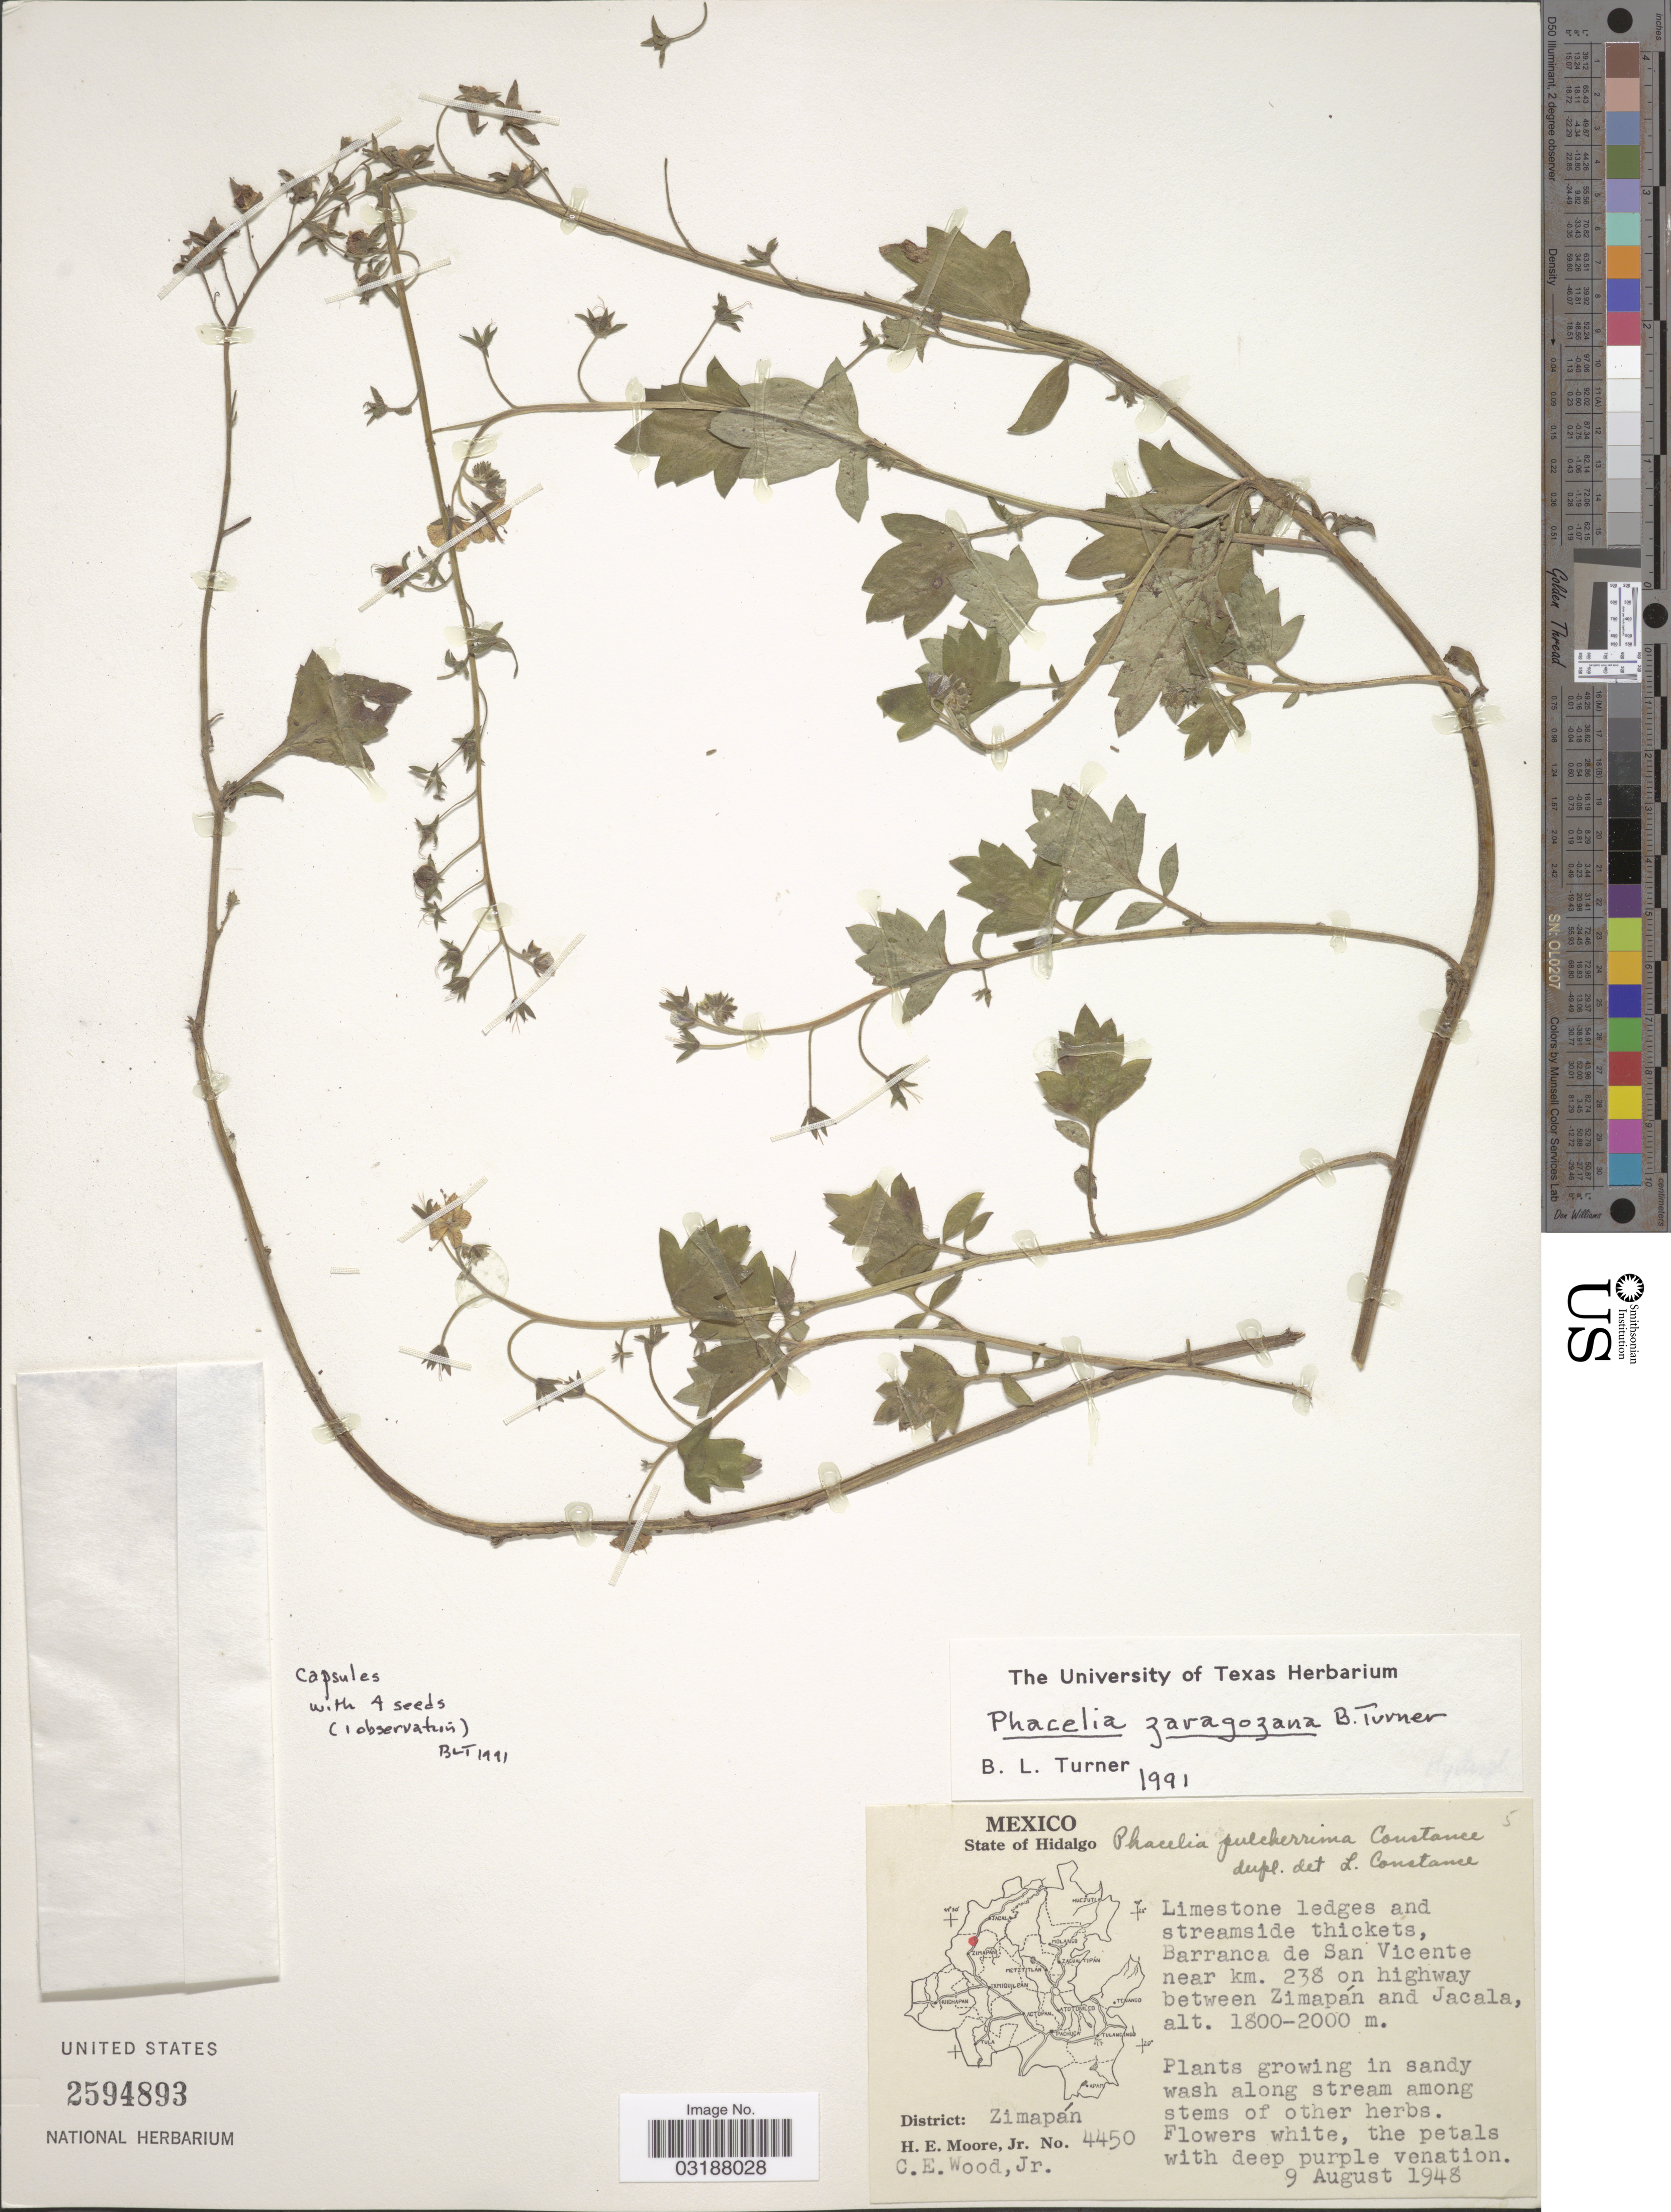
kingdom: Plantae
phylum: Tracheophyta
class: Magnoliopsida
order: Boraginales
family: Hydrophyllaceae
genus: Phacelia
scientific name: Phacelia zaragozana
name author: B.L. Turner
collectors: H. Moore & C. Wood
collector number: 4450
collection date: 1948-08-09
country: Mexico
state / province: Hidalgo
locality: Limestone ledges and streamside thickets, Barranca de San Vicente near km. 238 on highway between Zimapán and Jacala. District: Zimapán.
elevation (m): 1800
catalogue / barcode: US 2594893